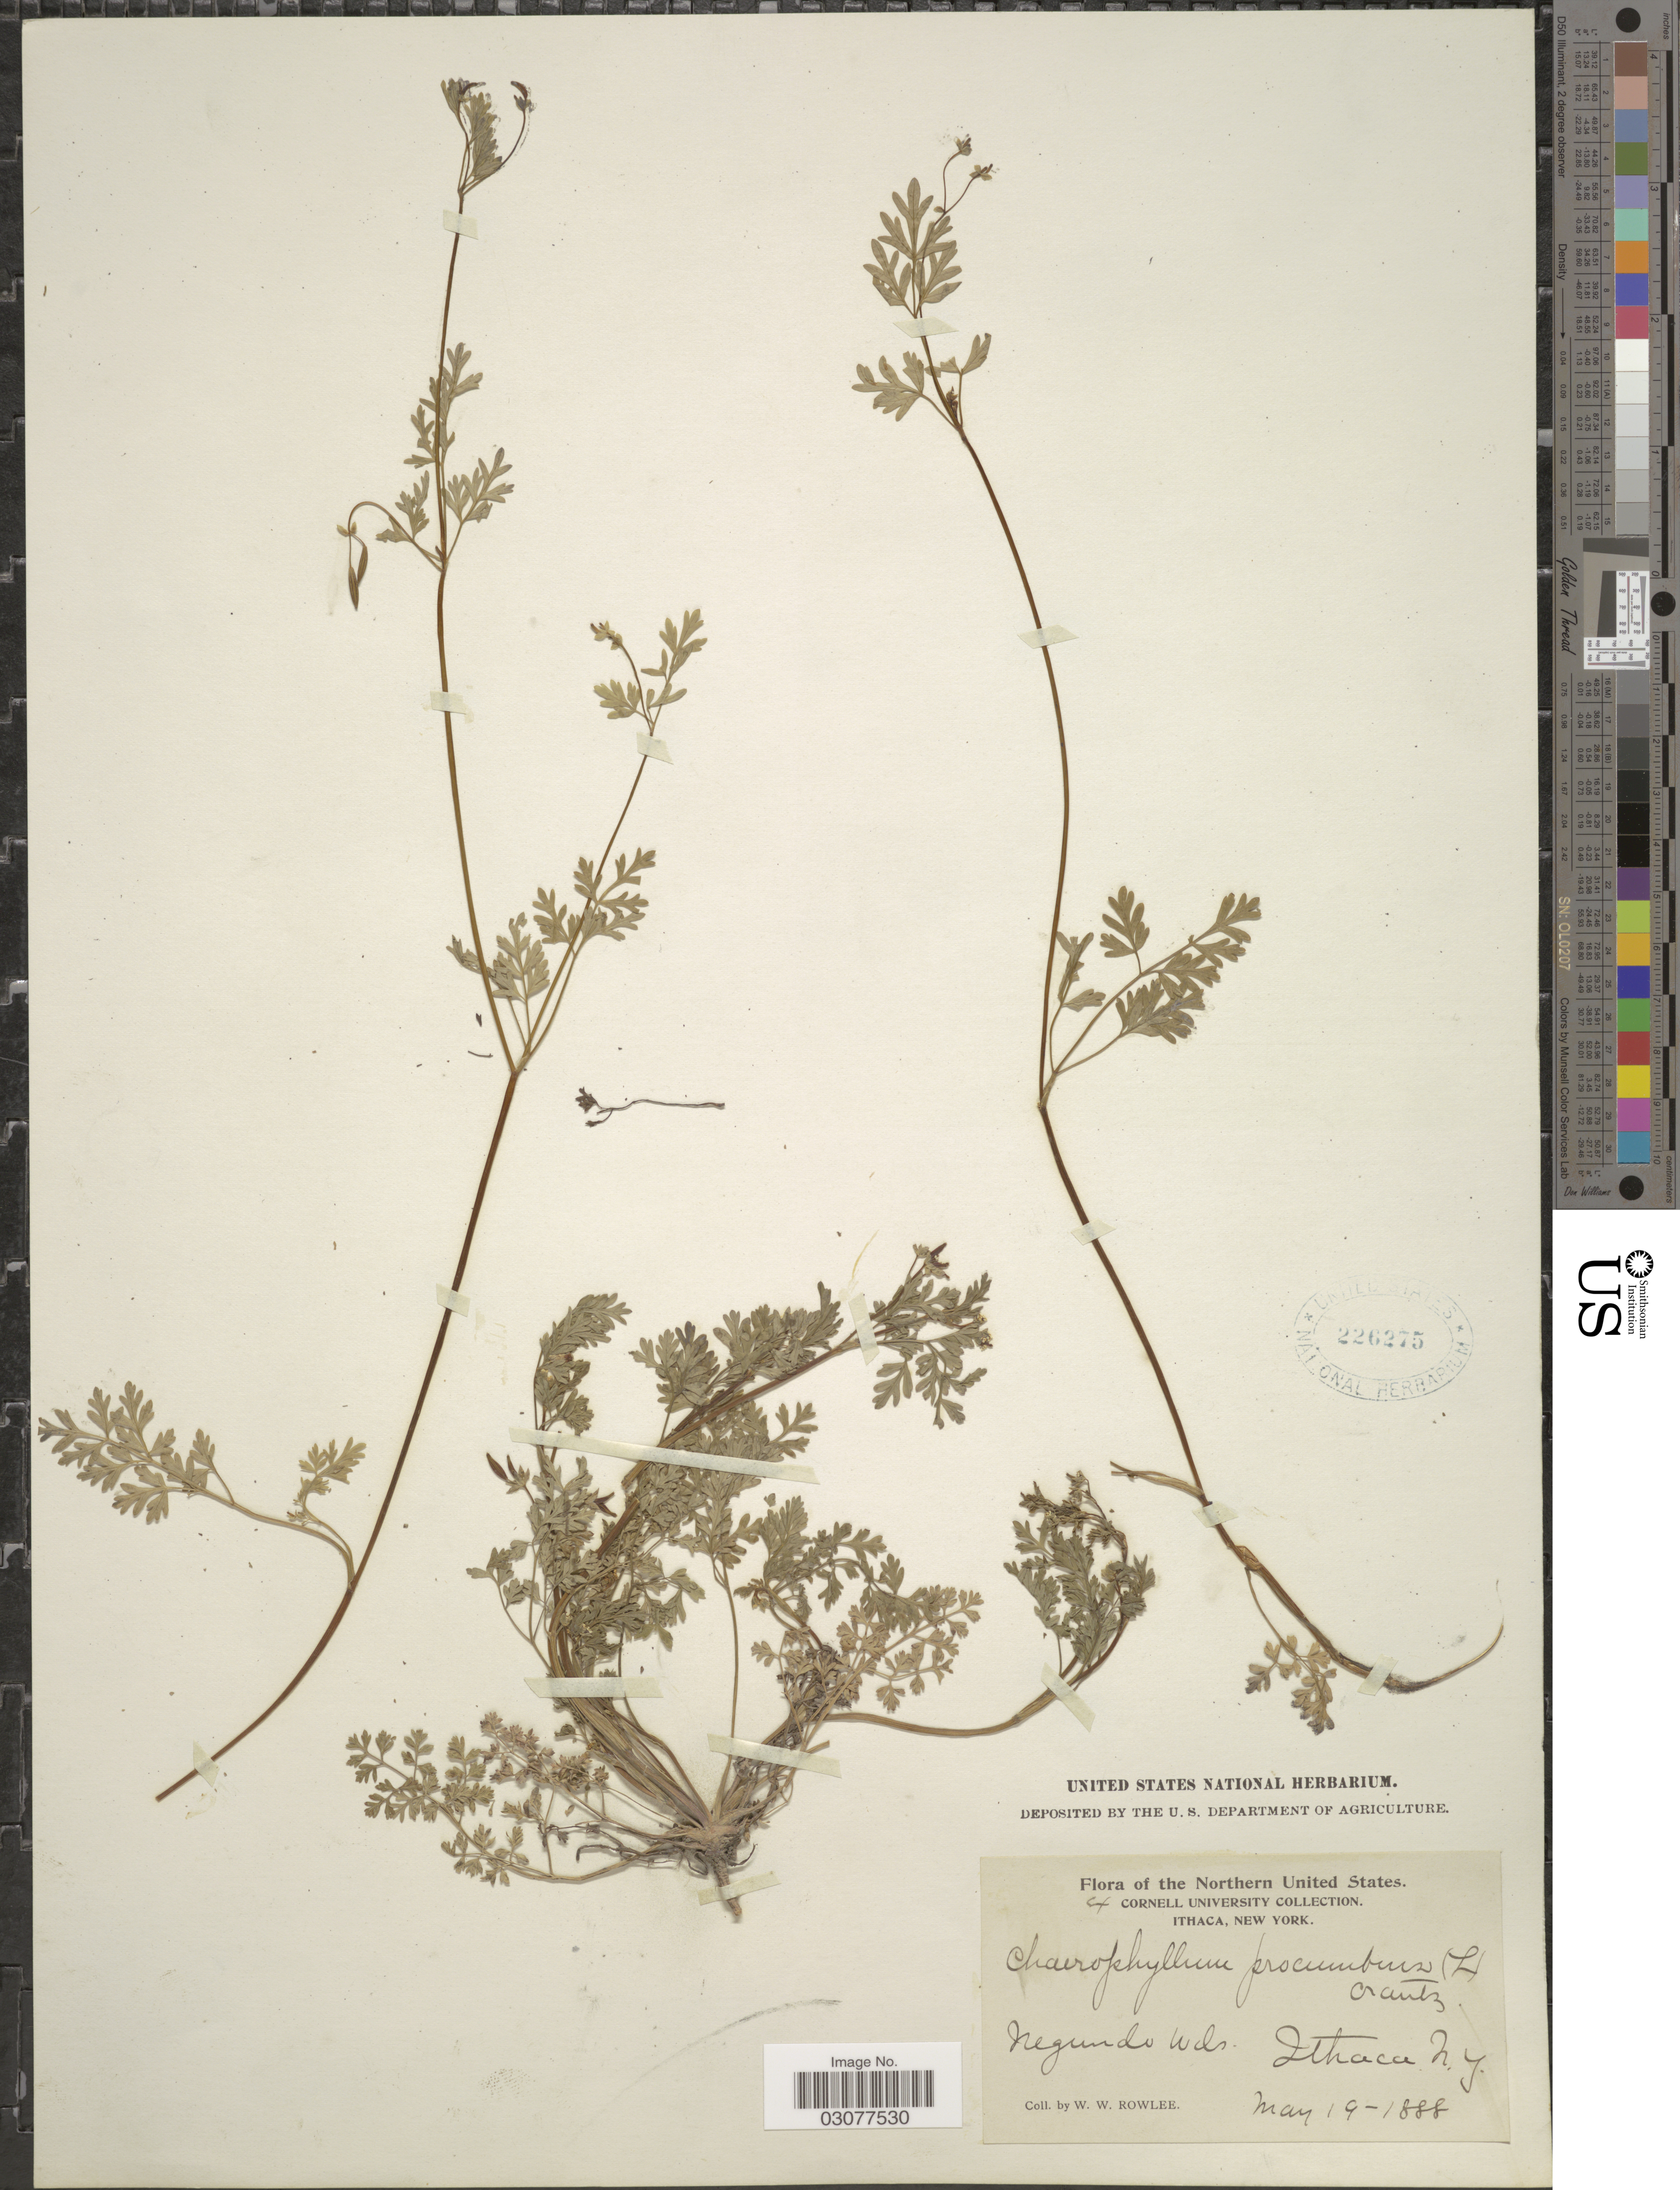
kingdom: Plantae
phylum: Tracheophyta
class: Magnoliopsida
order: Apiales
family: Apiaceae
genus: Chaerophyllum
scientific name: Chaerophyllum procumbens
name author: (L.) Crantz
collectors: W. W. Rowlee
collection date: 1888-05-19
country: United States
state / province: New York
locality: Northern United States, Negundo Wds., Ithaca.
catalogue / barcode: US 226275